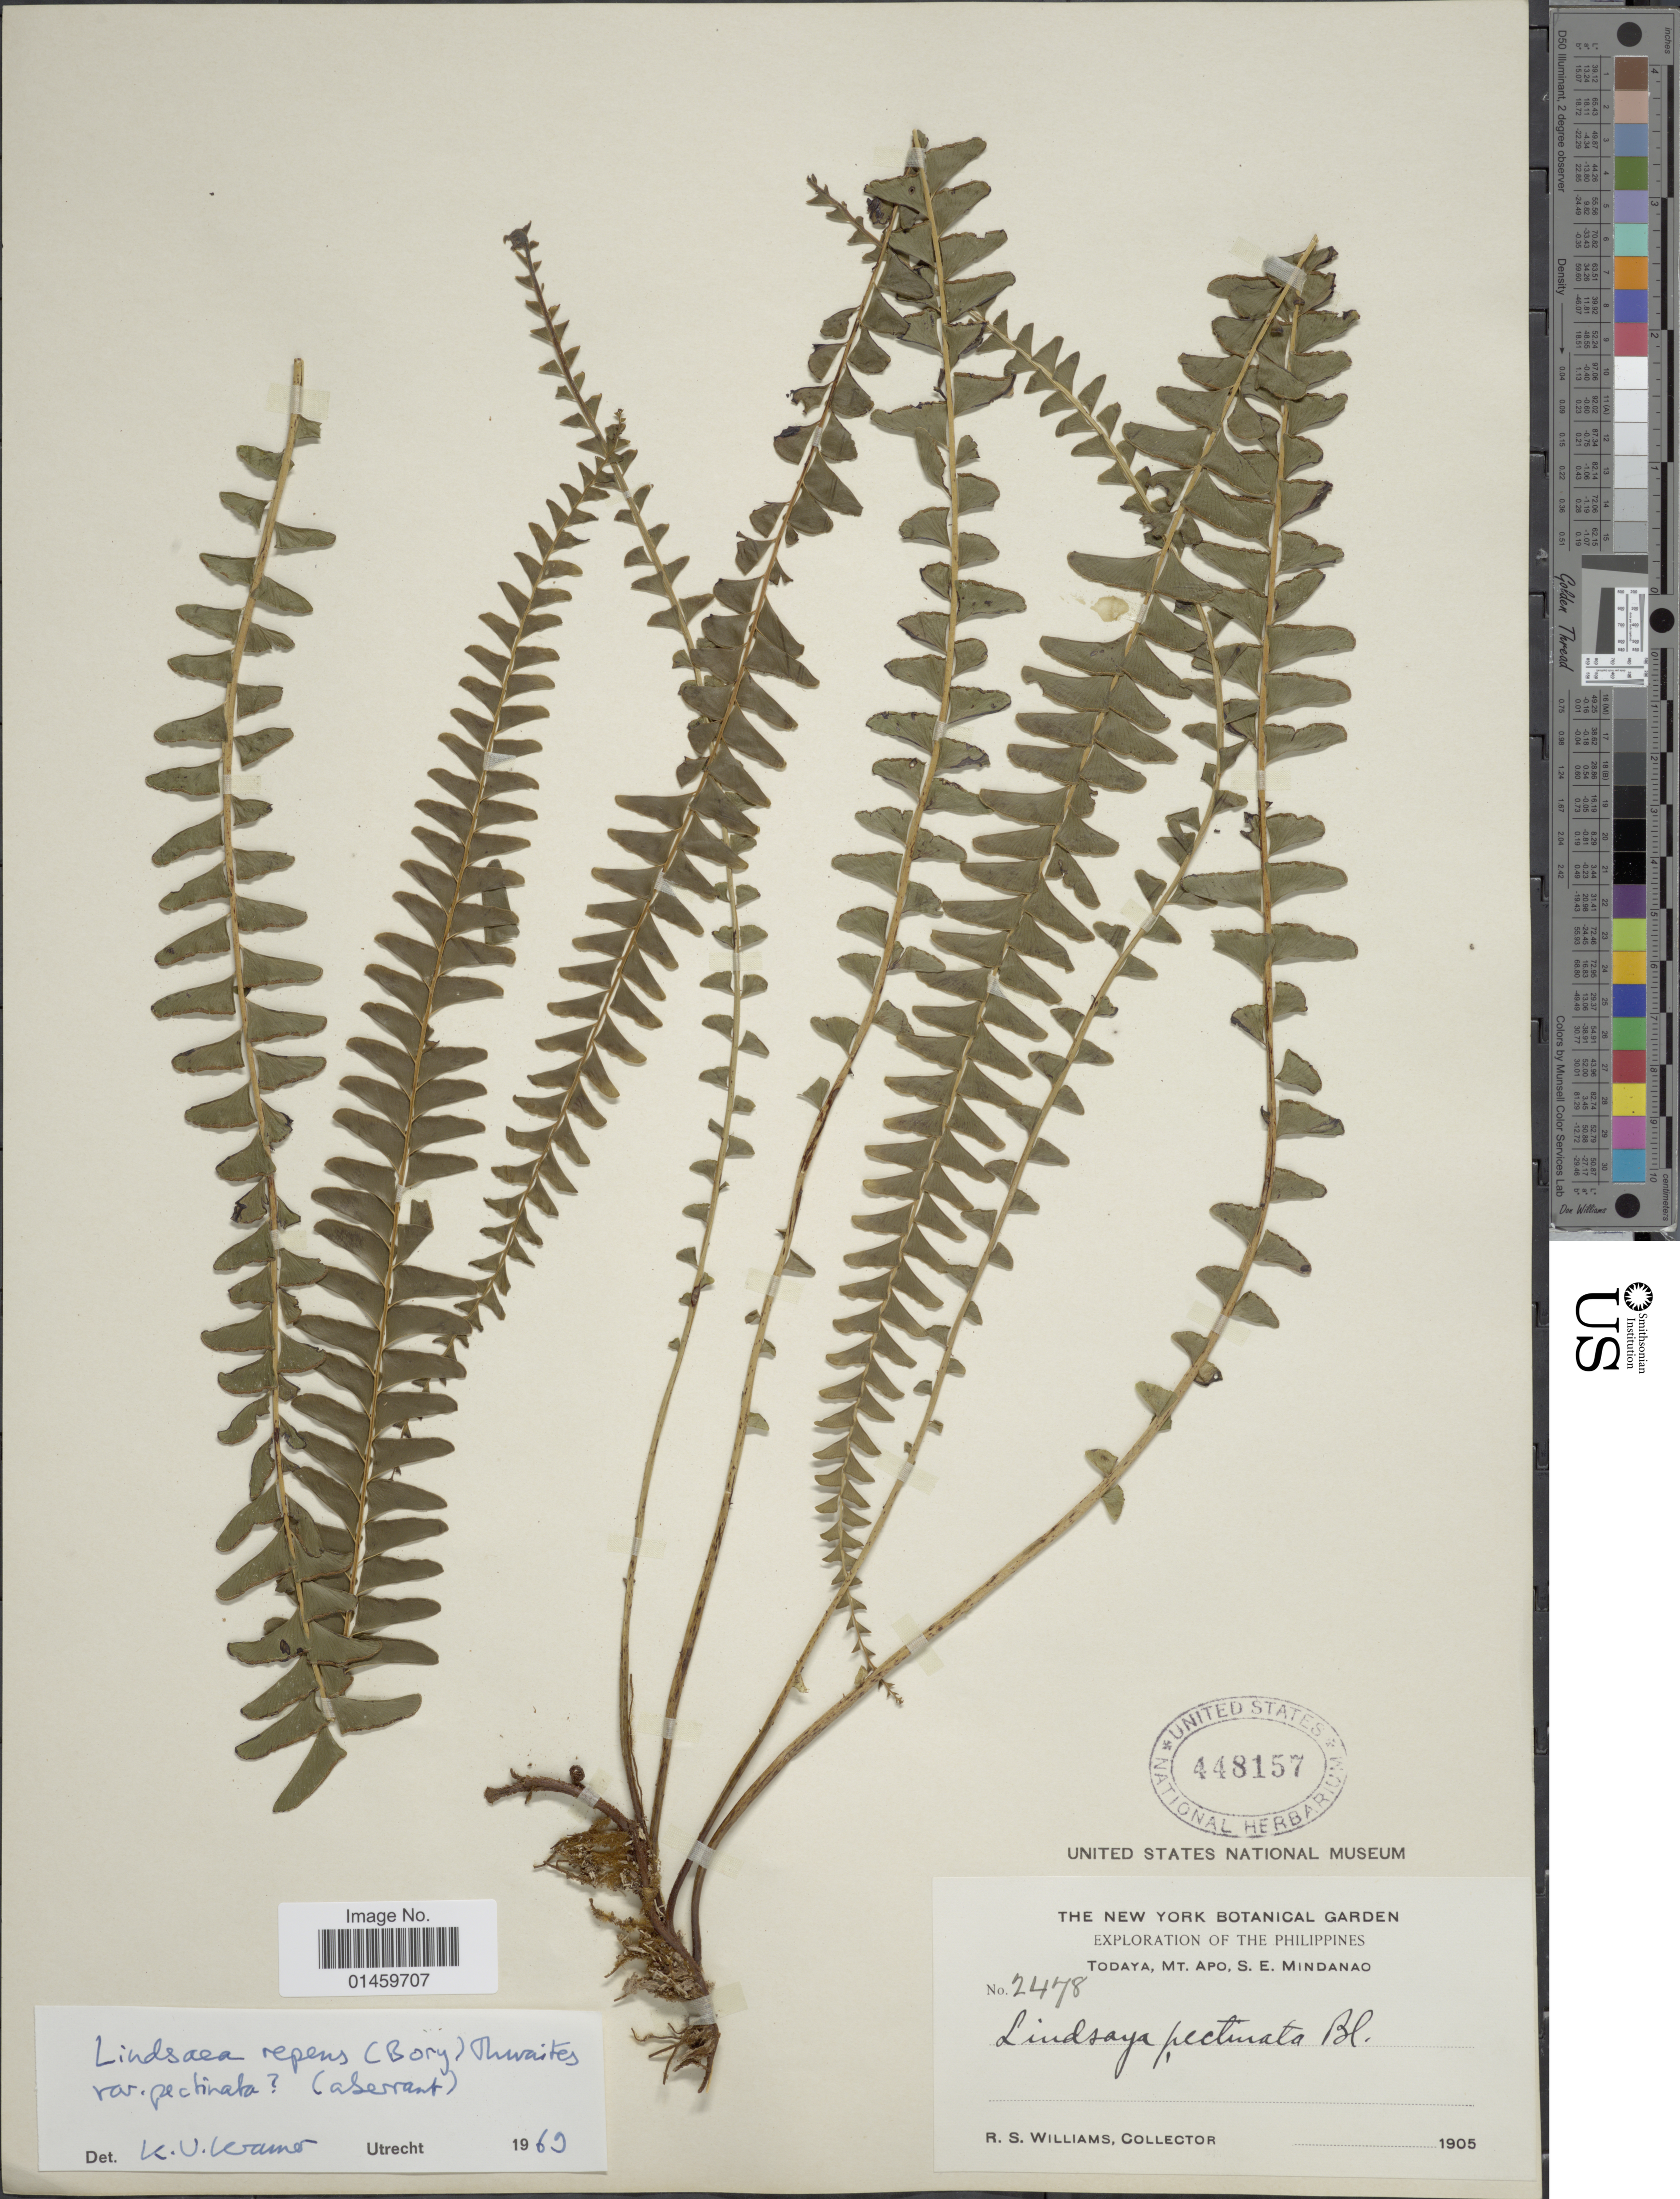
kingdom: Plantae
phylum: Tracheophyta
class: Polypodiopsida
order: Polypodiales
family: Lindsaeaceae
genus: Lindsaea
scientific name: Lindsaea repens var. pectinata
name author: (Blume) Mett.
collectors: R. S. Williams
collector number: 2478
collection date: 1905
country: Philippines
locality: Todaya, Mt. Apo, S. E. Mindanao.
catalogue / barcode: US 448157